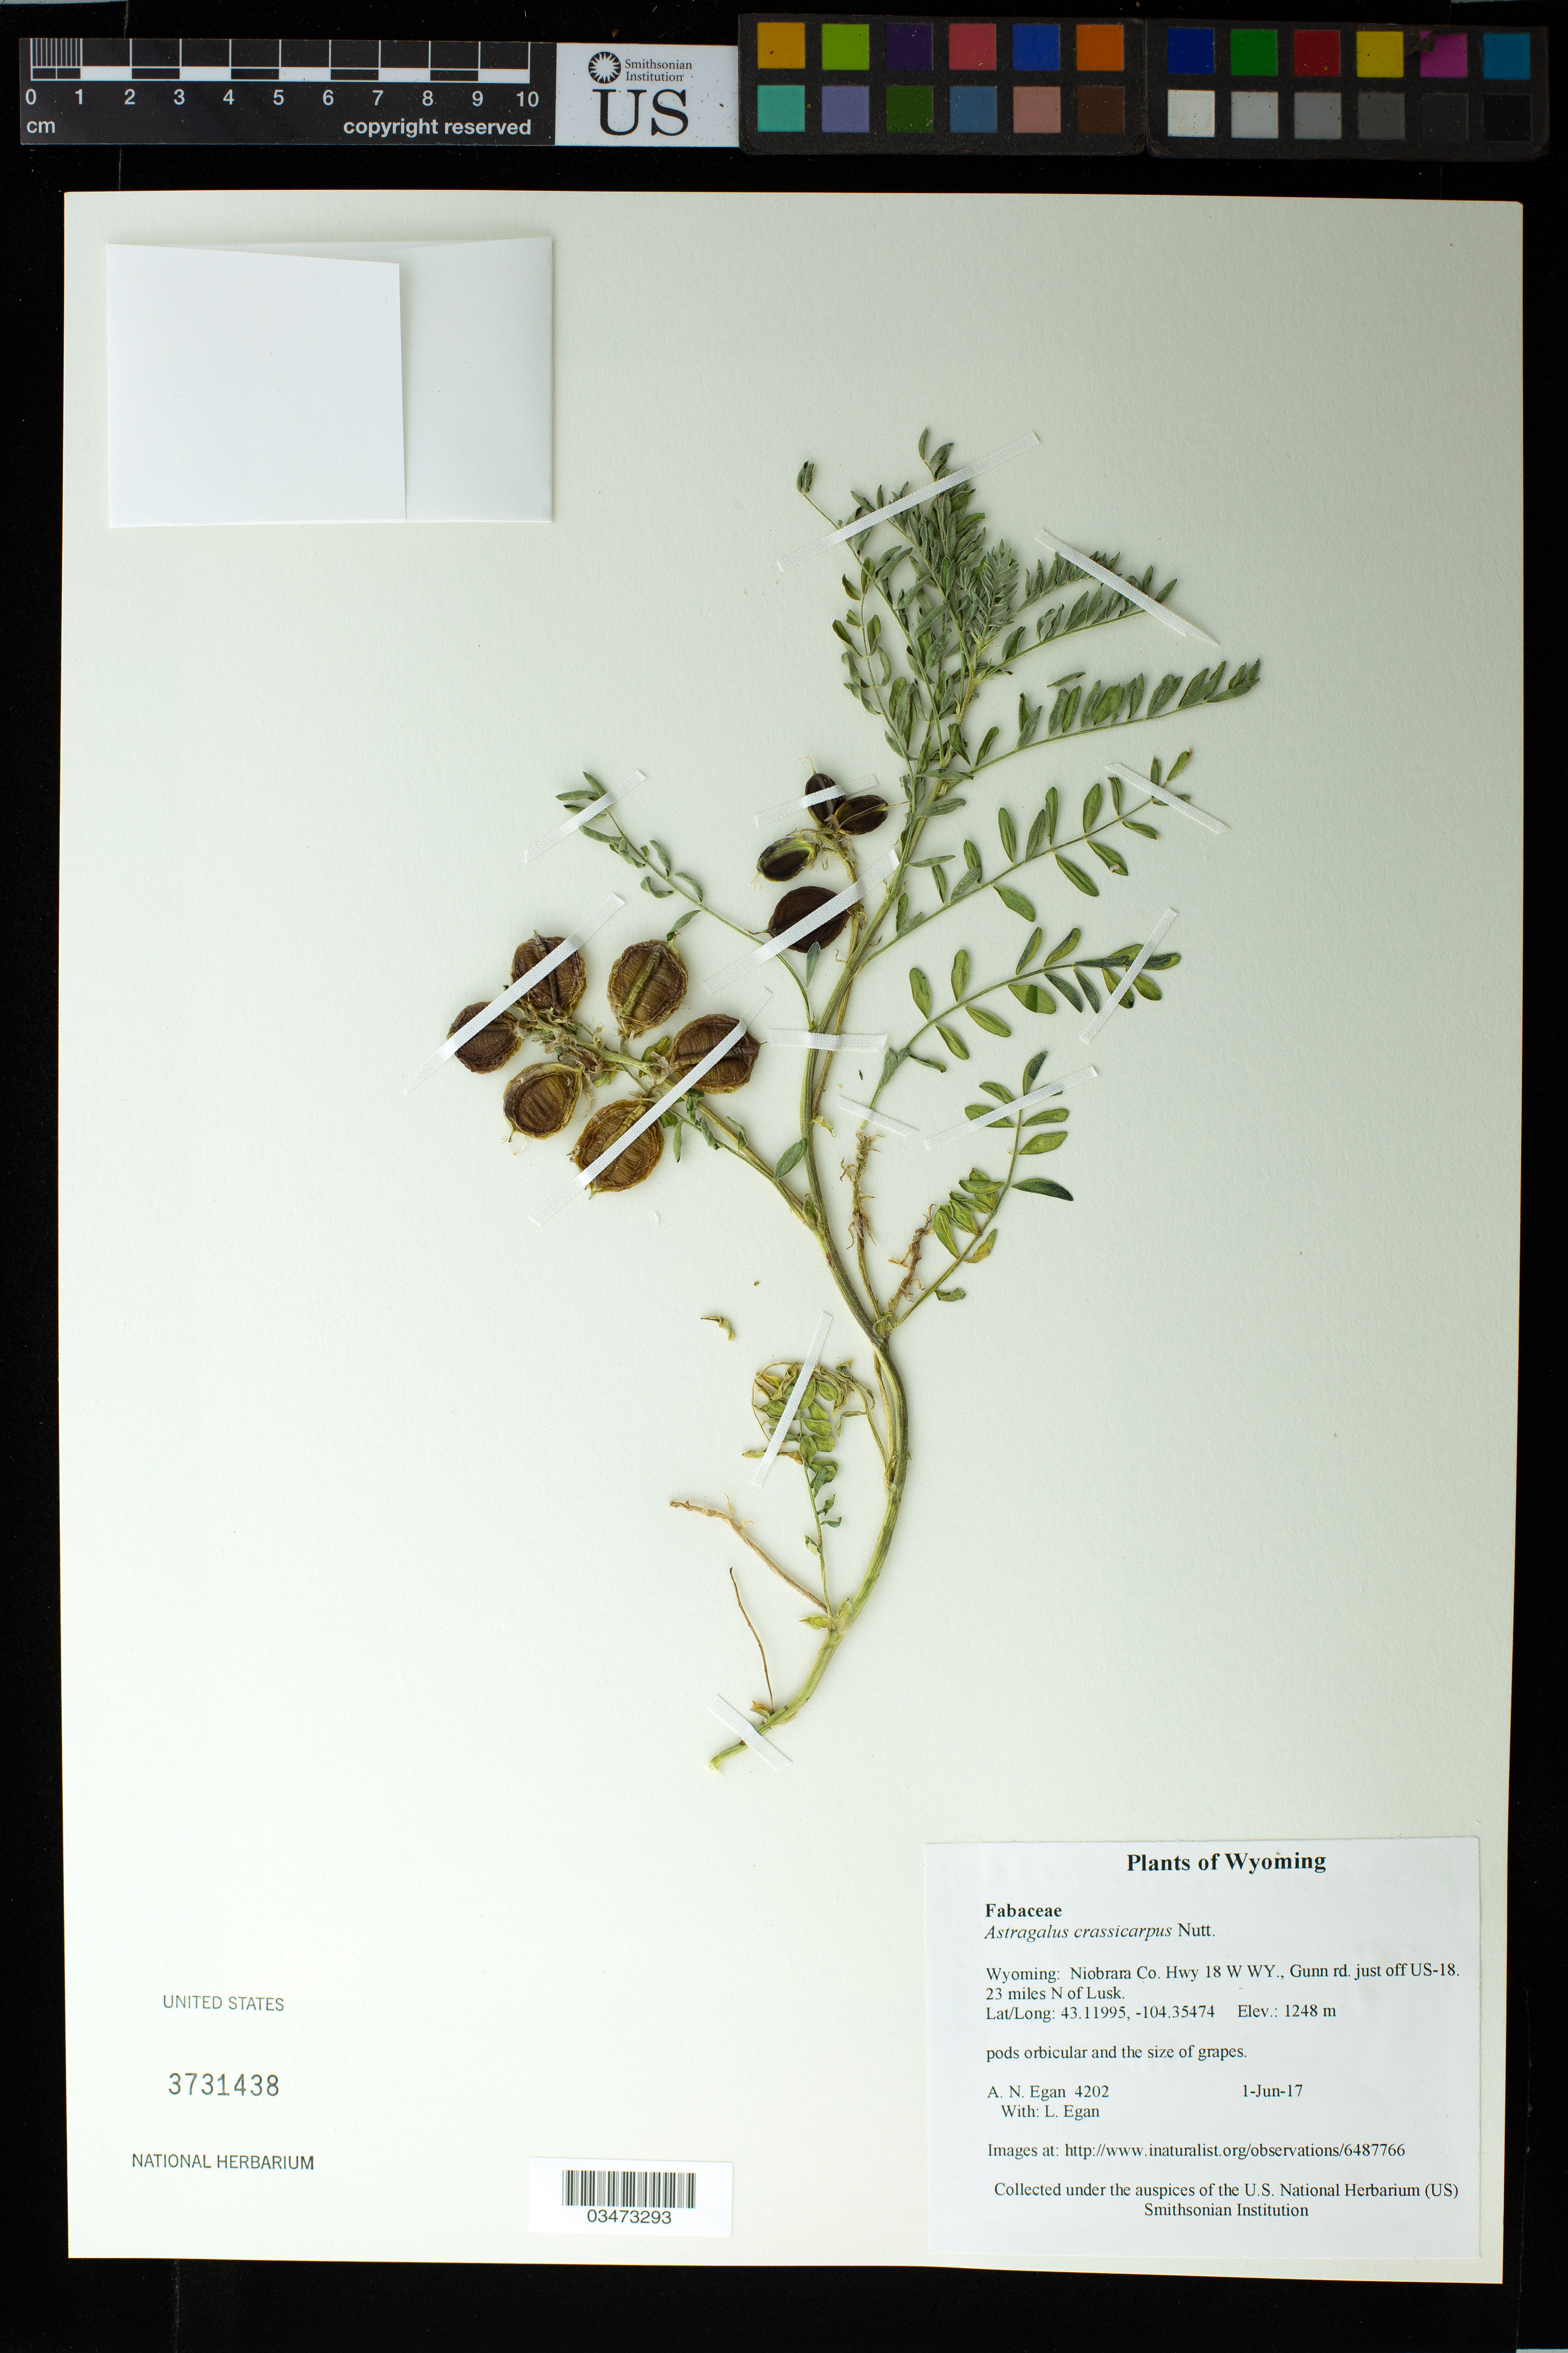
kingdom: Plantae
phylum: Tracheophyta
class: Magnoliopsida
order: Fabales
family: Fabaceae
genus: Astragalus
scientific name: Astragalus crassicarpus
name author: Nutt.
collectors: A. N. Egan & L. Egan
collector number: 4202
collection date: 2017-06-01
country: United States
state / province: Wyoming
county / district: Niobrara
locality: Hwy 18 W WY., Gunn rd. just off US-18. 23 miles N of Lusk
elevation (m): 1248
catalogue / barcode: US 3731438